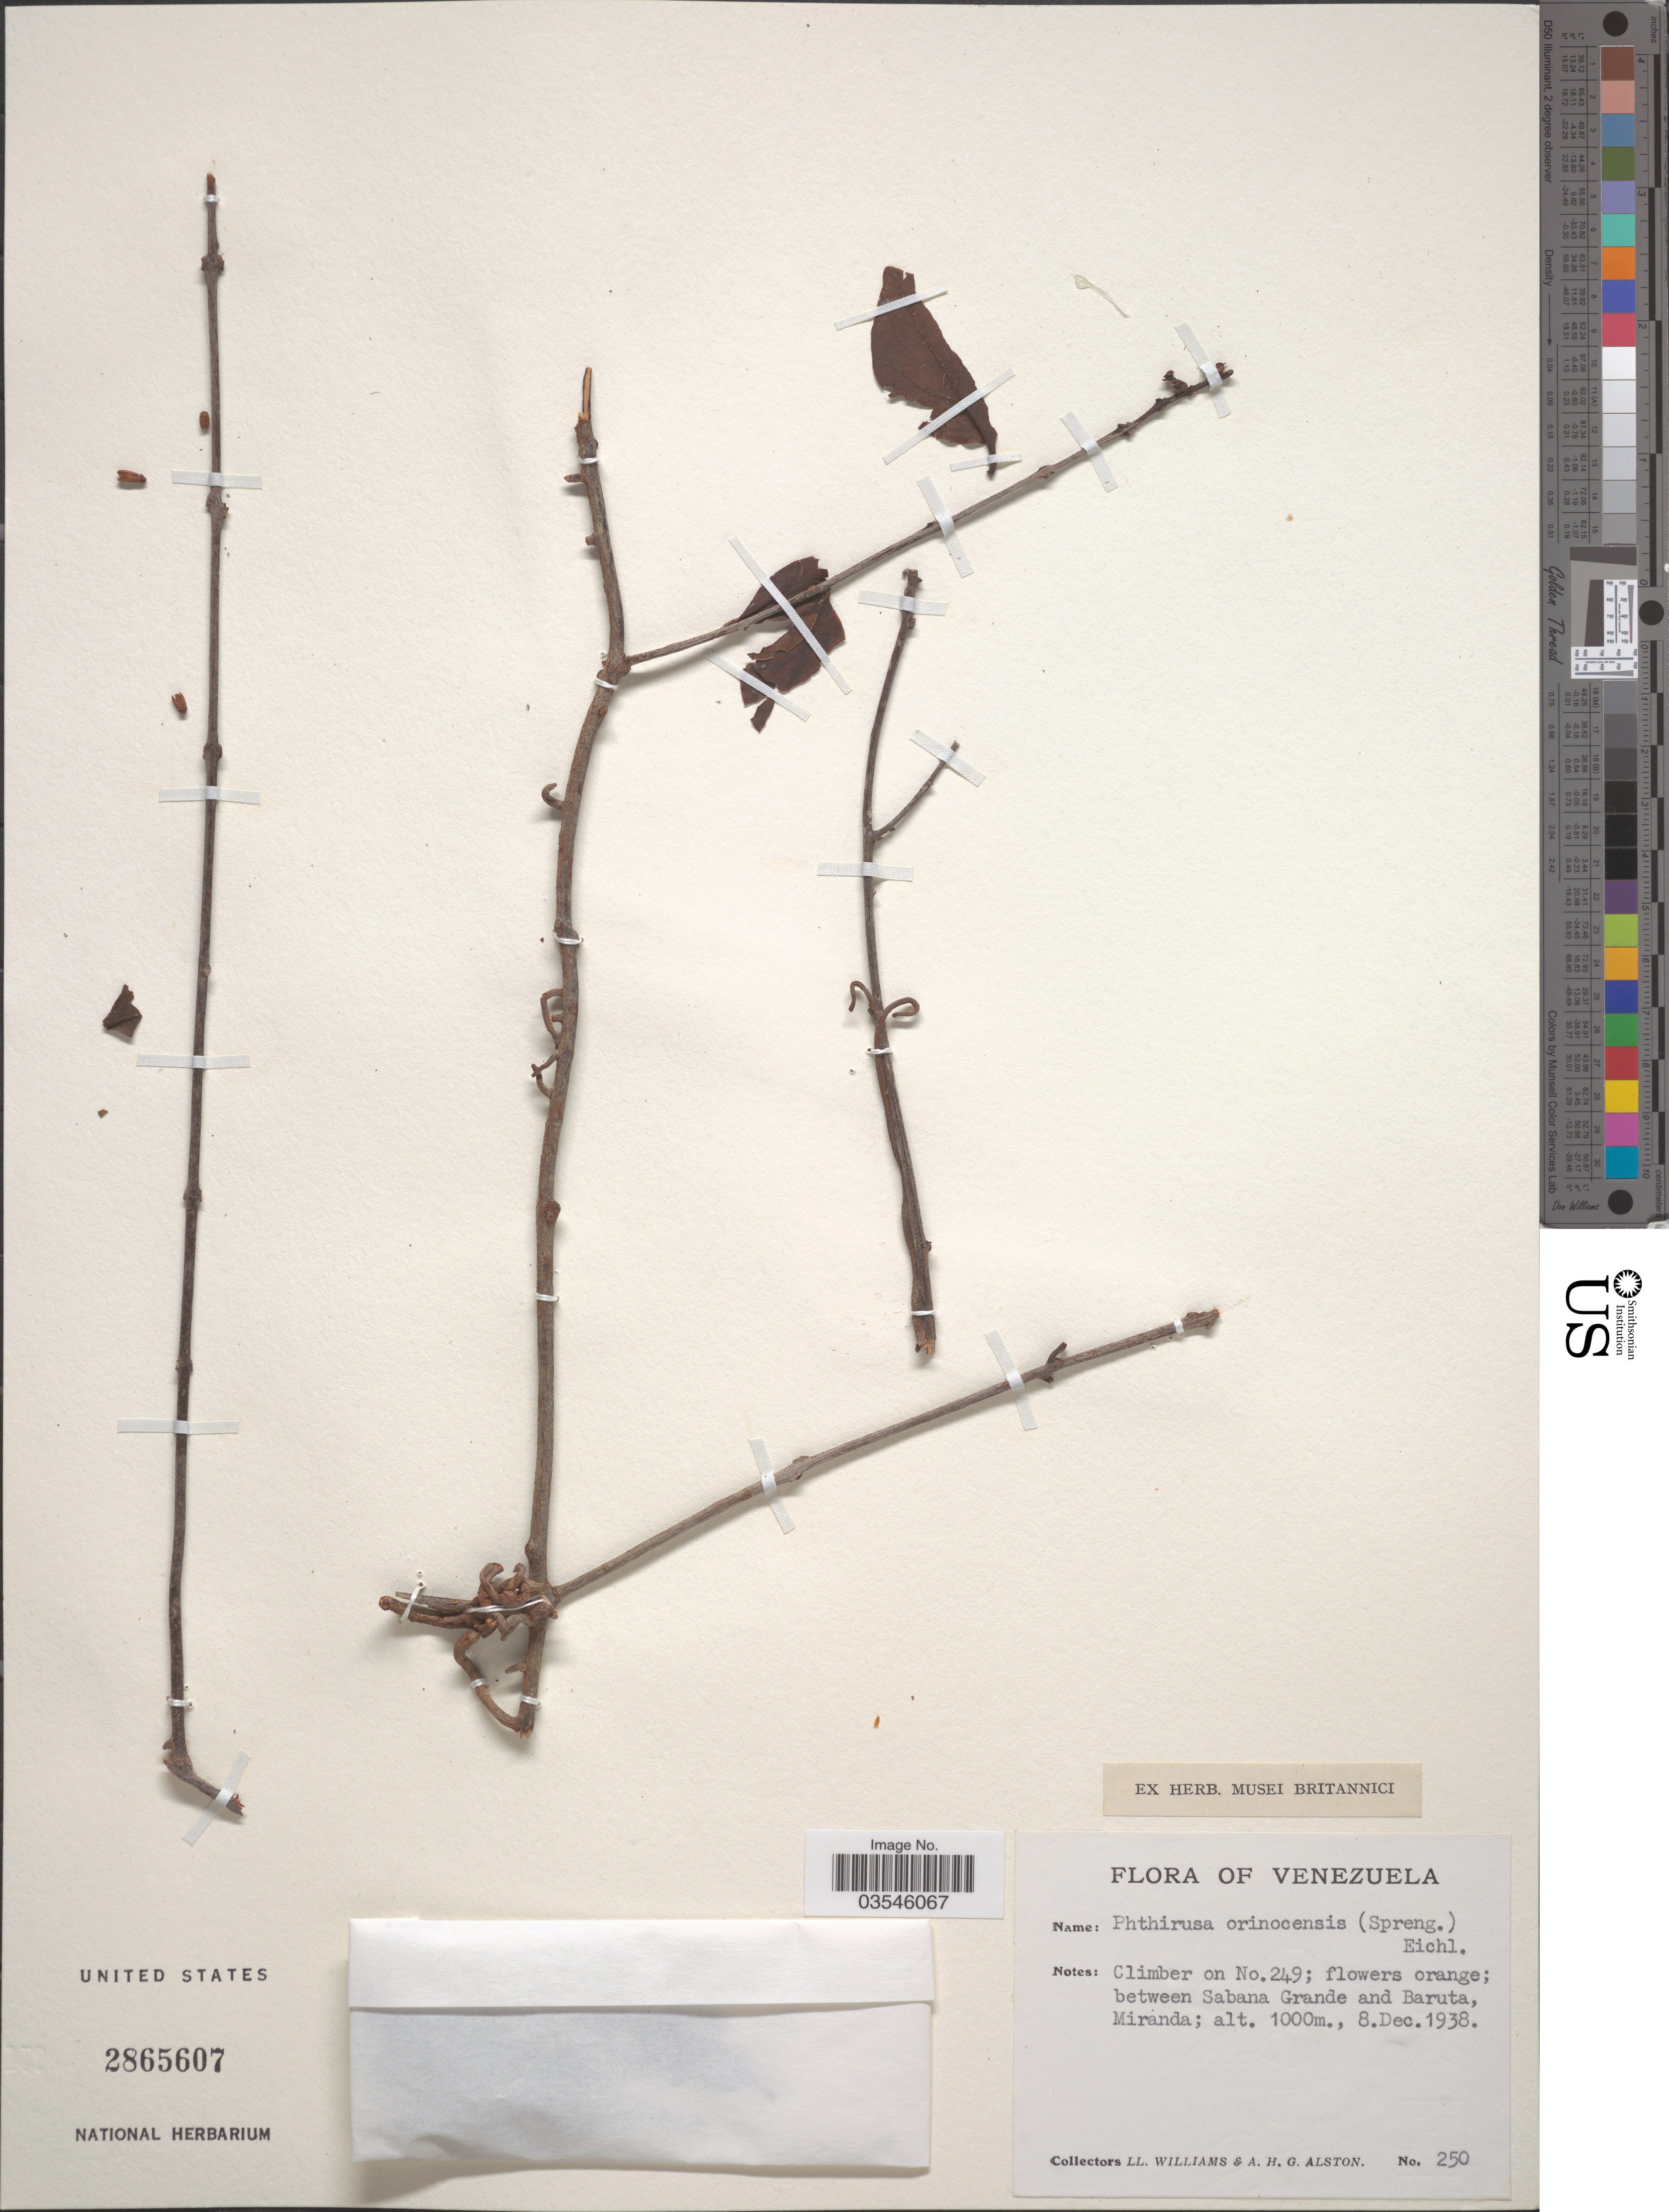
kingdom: Plantae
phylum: Tracheophyta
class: Magnoliopsida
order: Santalales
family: Loranthaceae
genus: Phthirusa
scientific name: Phthirusa orinocensis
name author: (Spreng.) Eichler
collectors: Ll. Williams & A. H. Alston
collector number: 250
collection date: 1938-12-08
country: Venezuela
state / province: Miranda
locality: Between Sabana Grande and Baruta.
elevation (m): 1000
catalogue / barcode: US 2865607